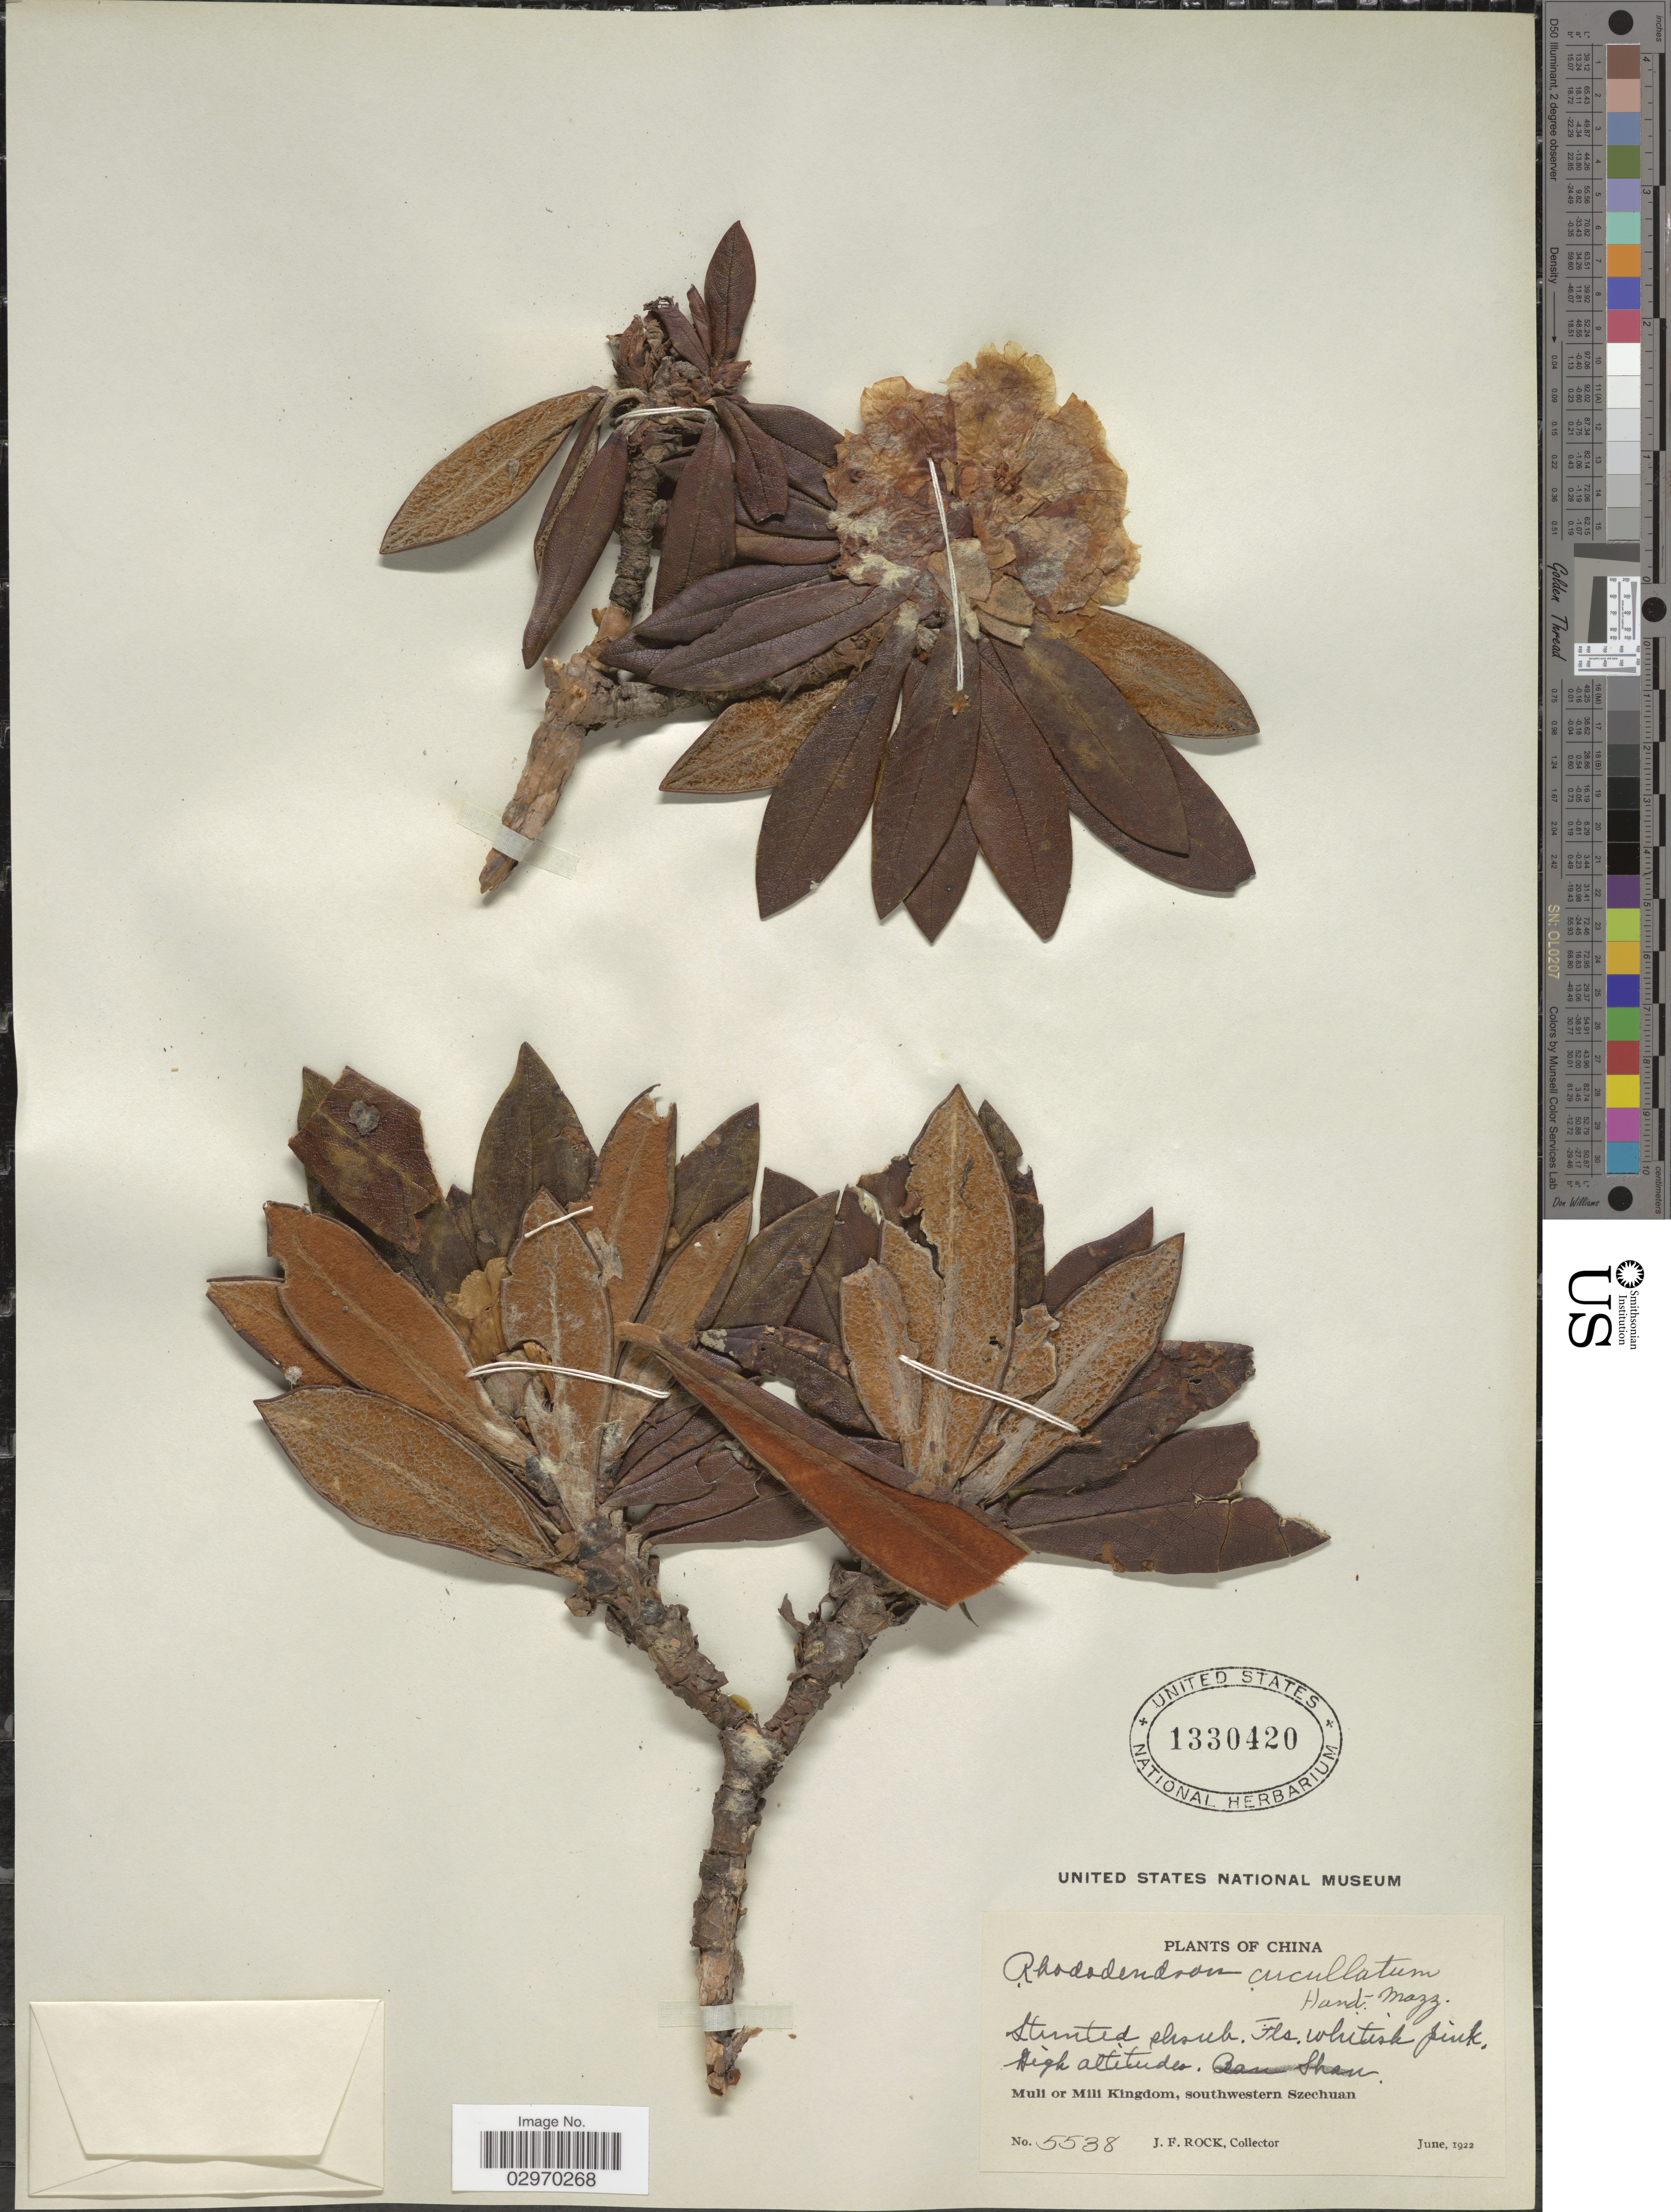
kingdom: Plantae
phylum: Tracheophyta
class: Magnoliopsida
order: Ericales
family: Ericaceae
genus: Rhododendron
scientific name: Rhododendron cucullatum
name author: Hand.-Mazz.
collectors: J. Rock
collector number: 5538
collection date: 1922-06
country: China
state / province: Sichuan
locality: Muli or Mili Kingdom, southwestern Szechuan.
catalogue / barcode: US 1330420